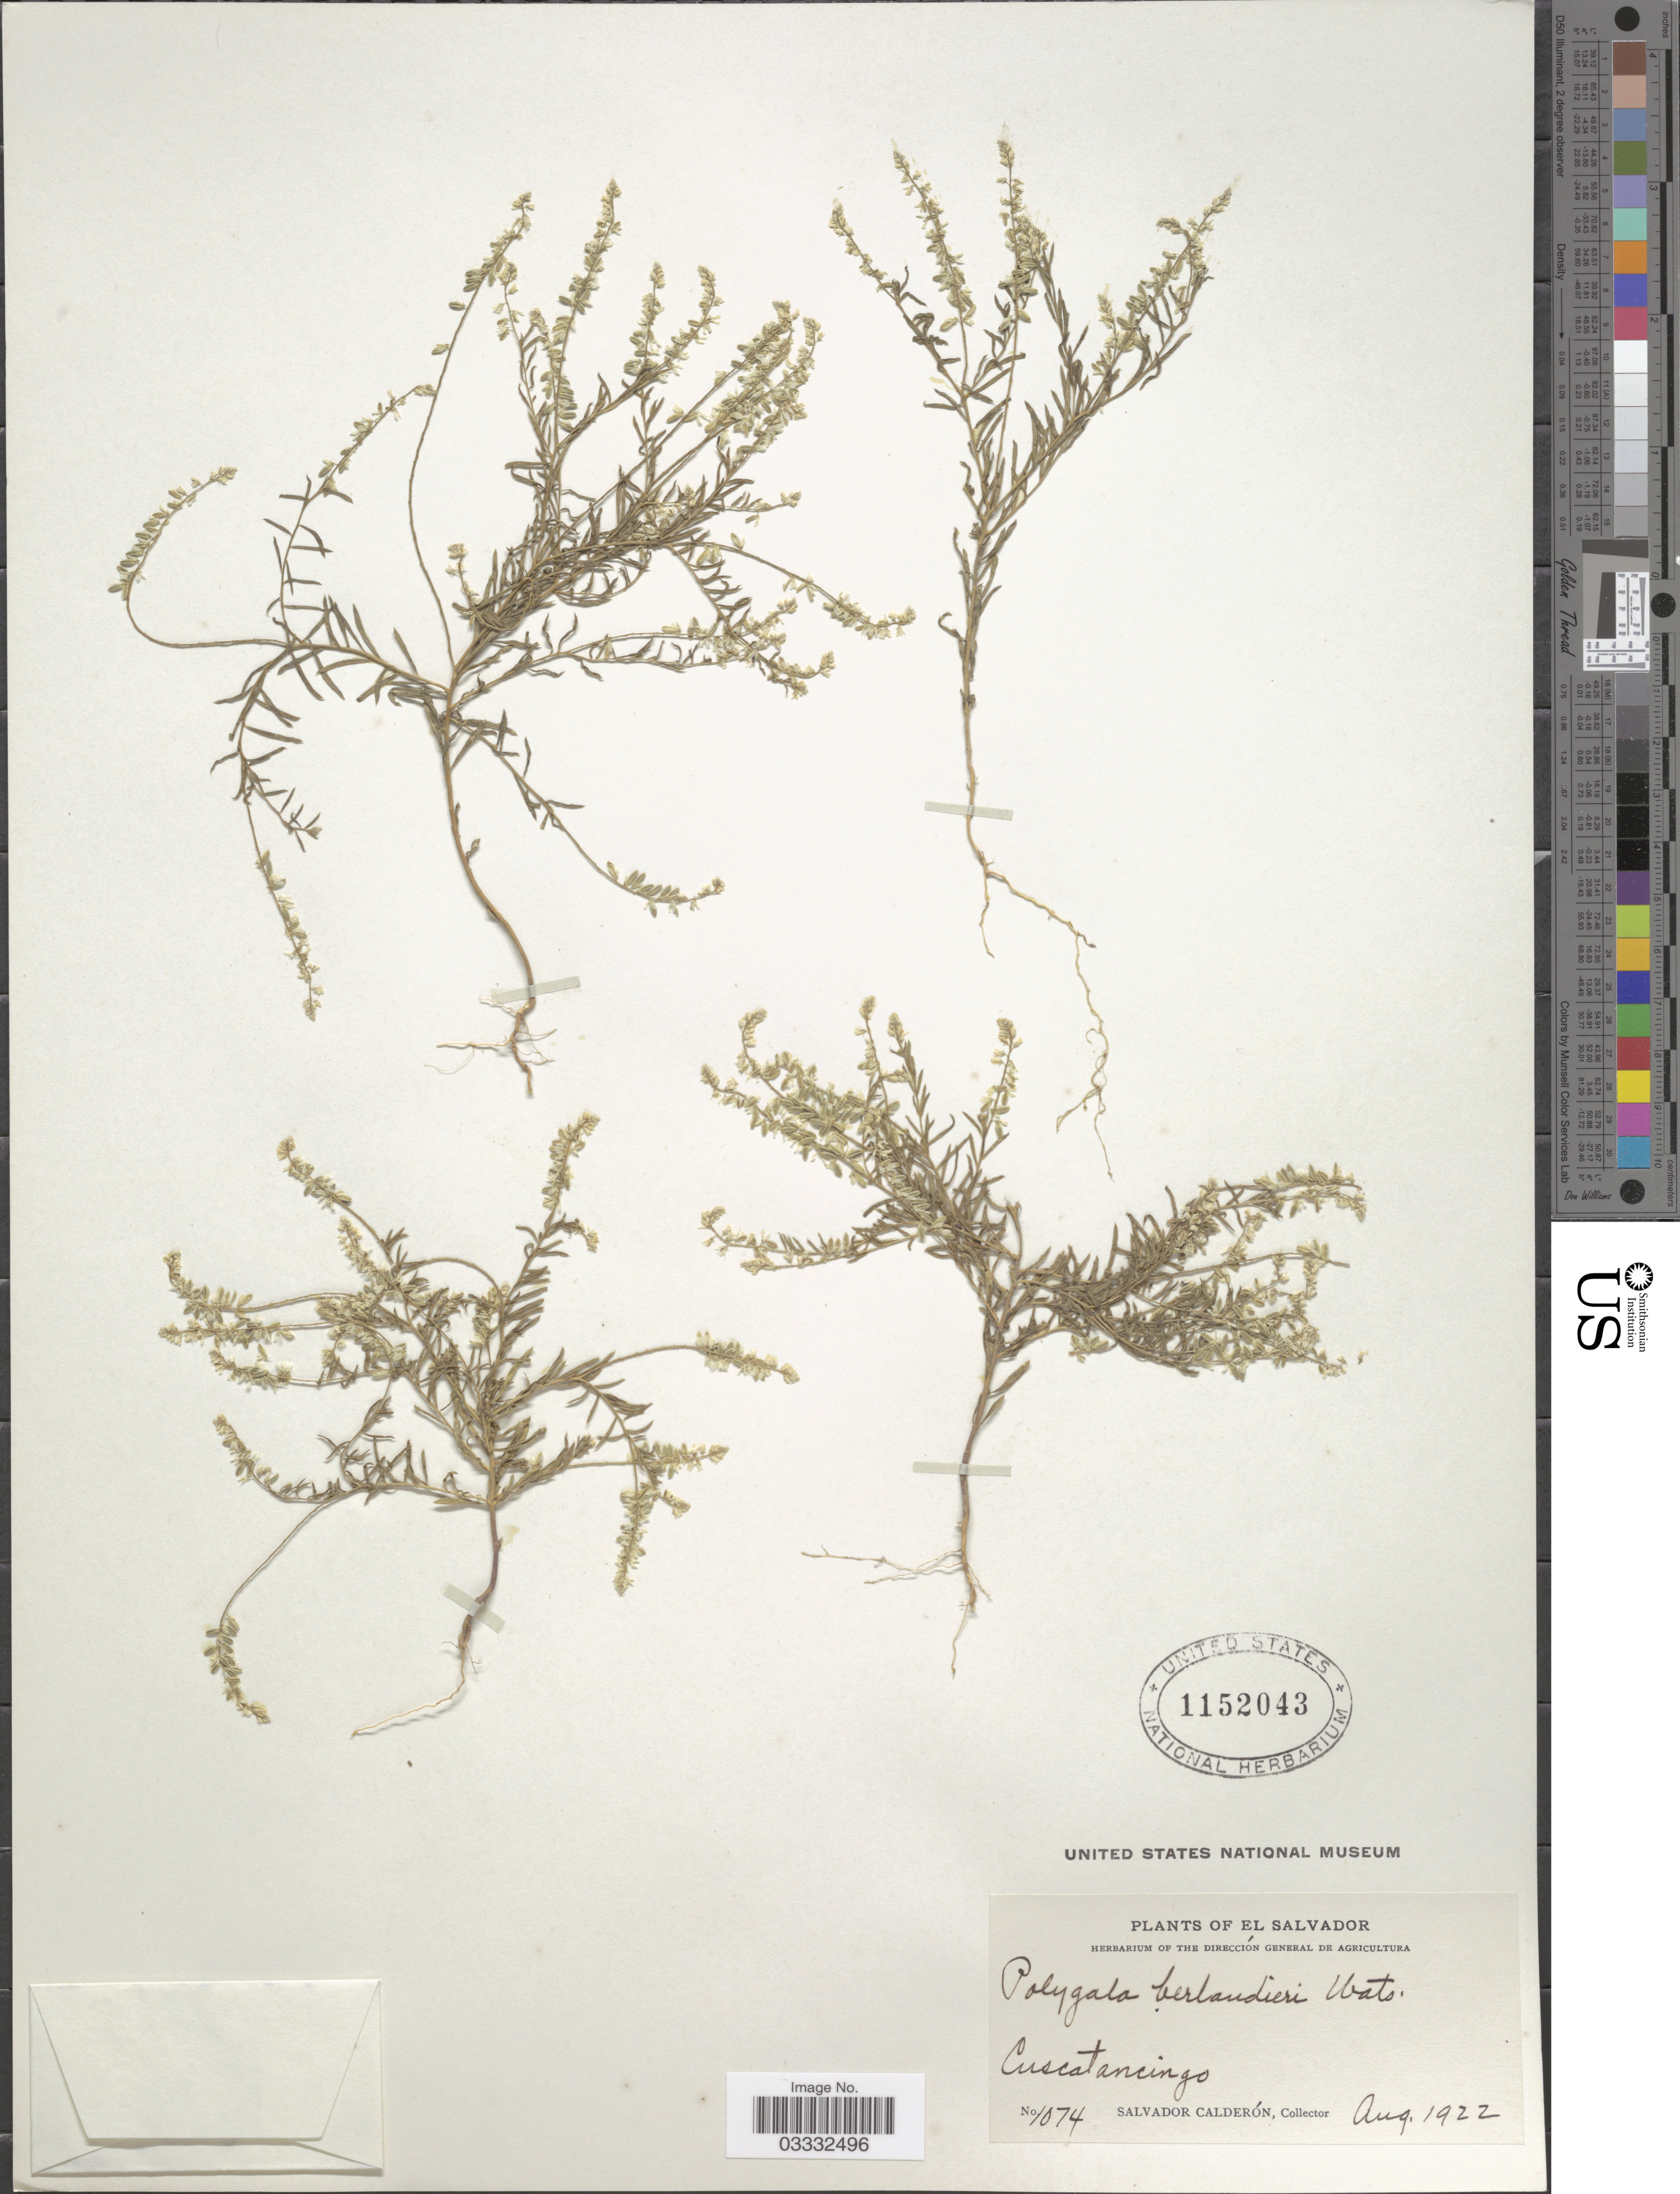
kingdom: Plantae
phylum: Tracheophyta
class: Magnoliopsida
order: Fabales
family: Polygalaceae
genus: Polygala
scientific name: Polygala berlandieri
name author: S. Watson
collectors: S. Calderón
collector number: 1074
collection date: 1922-08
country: El Salvador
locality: Cuscatancingo.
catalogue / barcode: US 1152043